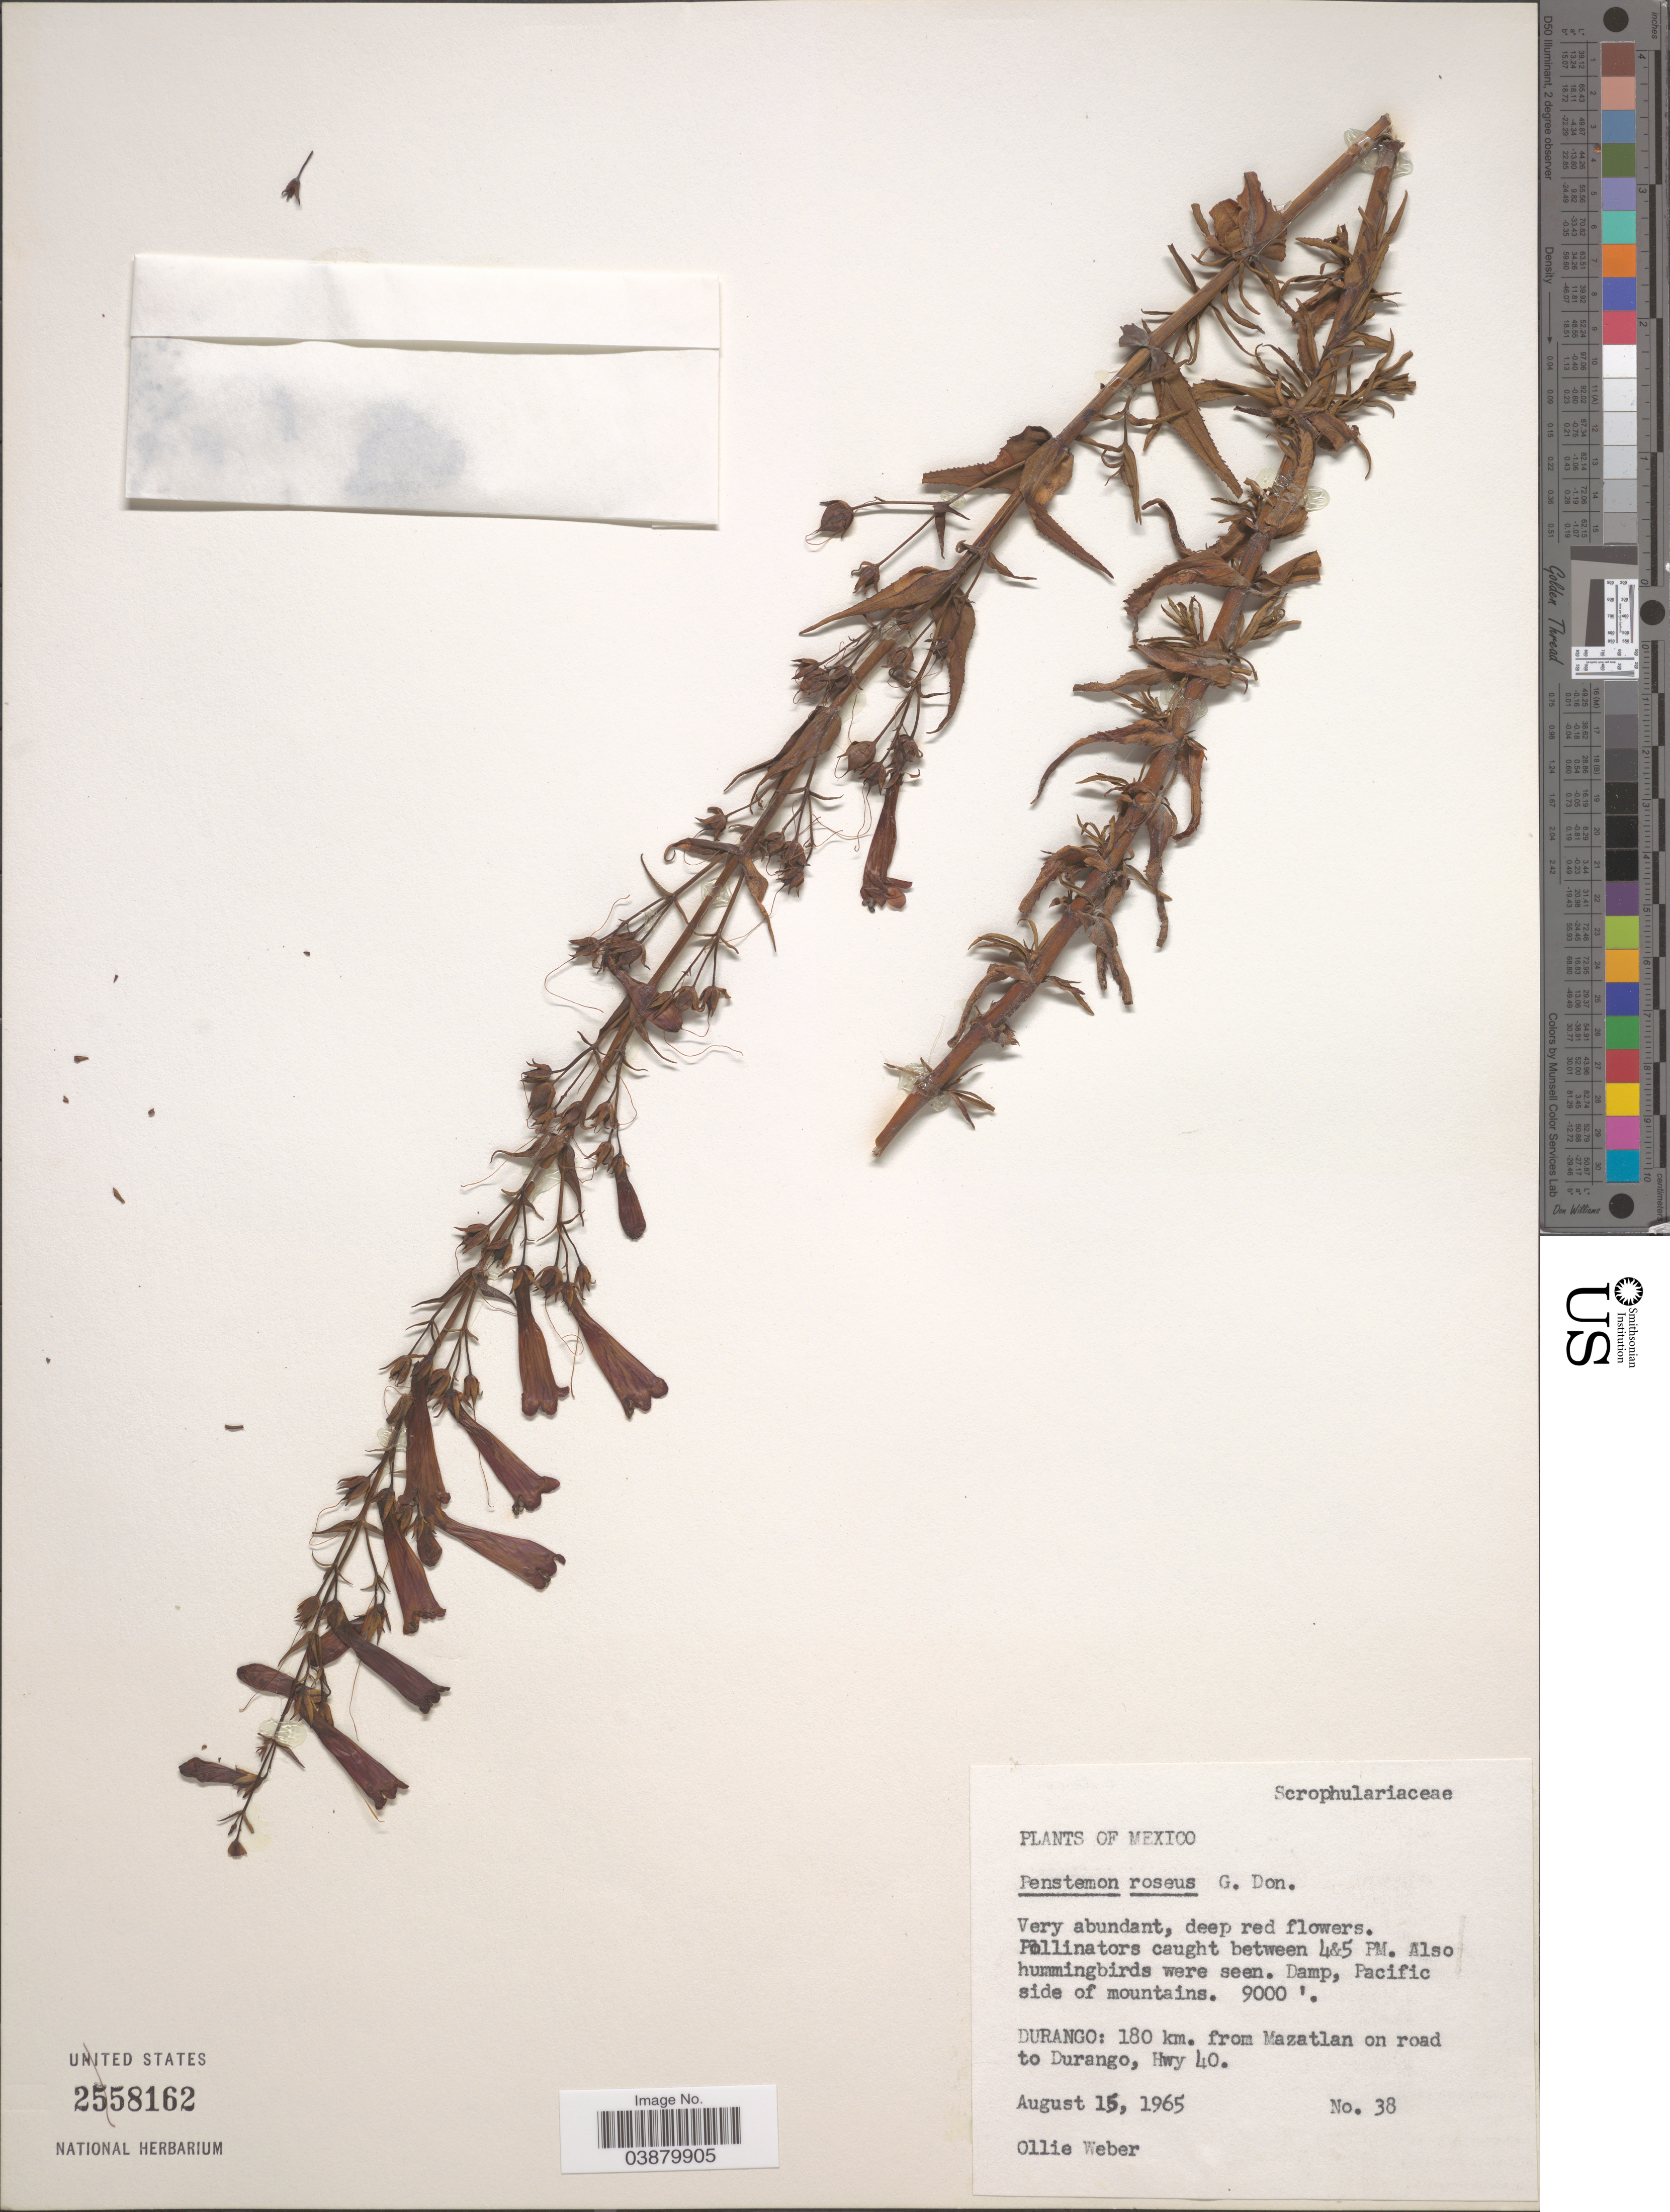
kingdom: Plantae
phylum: Tracheophyta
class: Magnoliopsida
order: Lamiales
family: Plantaginaceae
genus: Penstemon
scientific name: Penstemon roseus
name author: (Cerv. ex Sweet) G. Don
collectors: O. Weber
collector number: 38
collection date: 1965-08-15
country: Mexico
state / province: Durango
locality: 180 km. from Mazatlan on road to Durango, Hwy 40.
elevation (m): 2743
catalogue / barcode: US 2558162